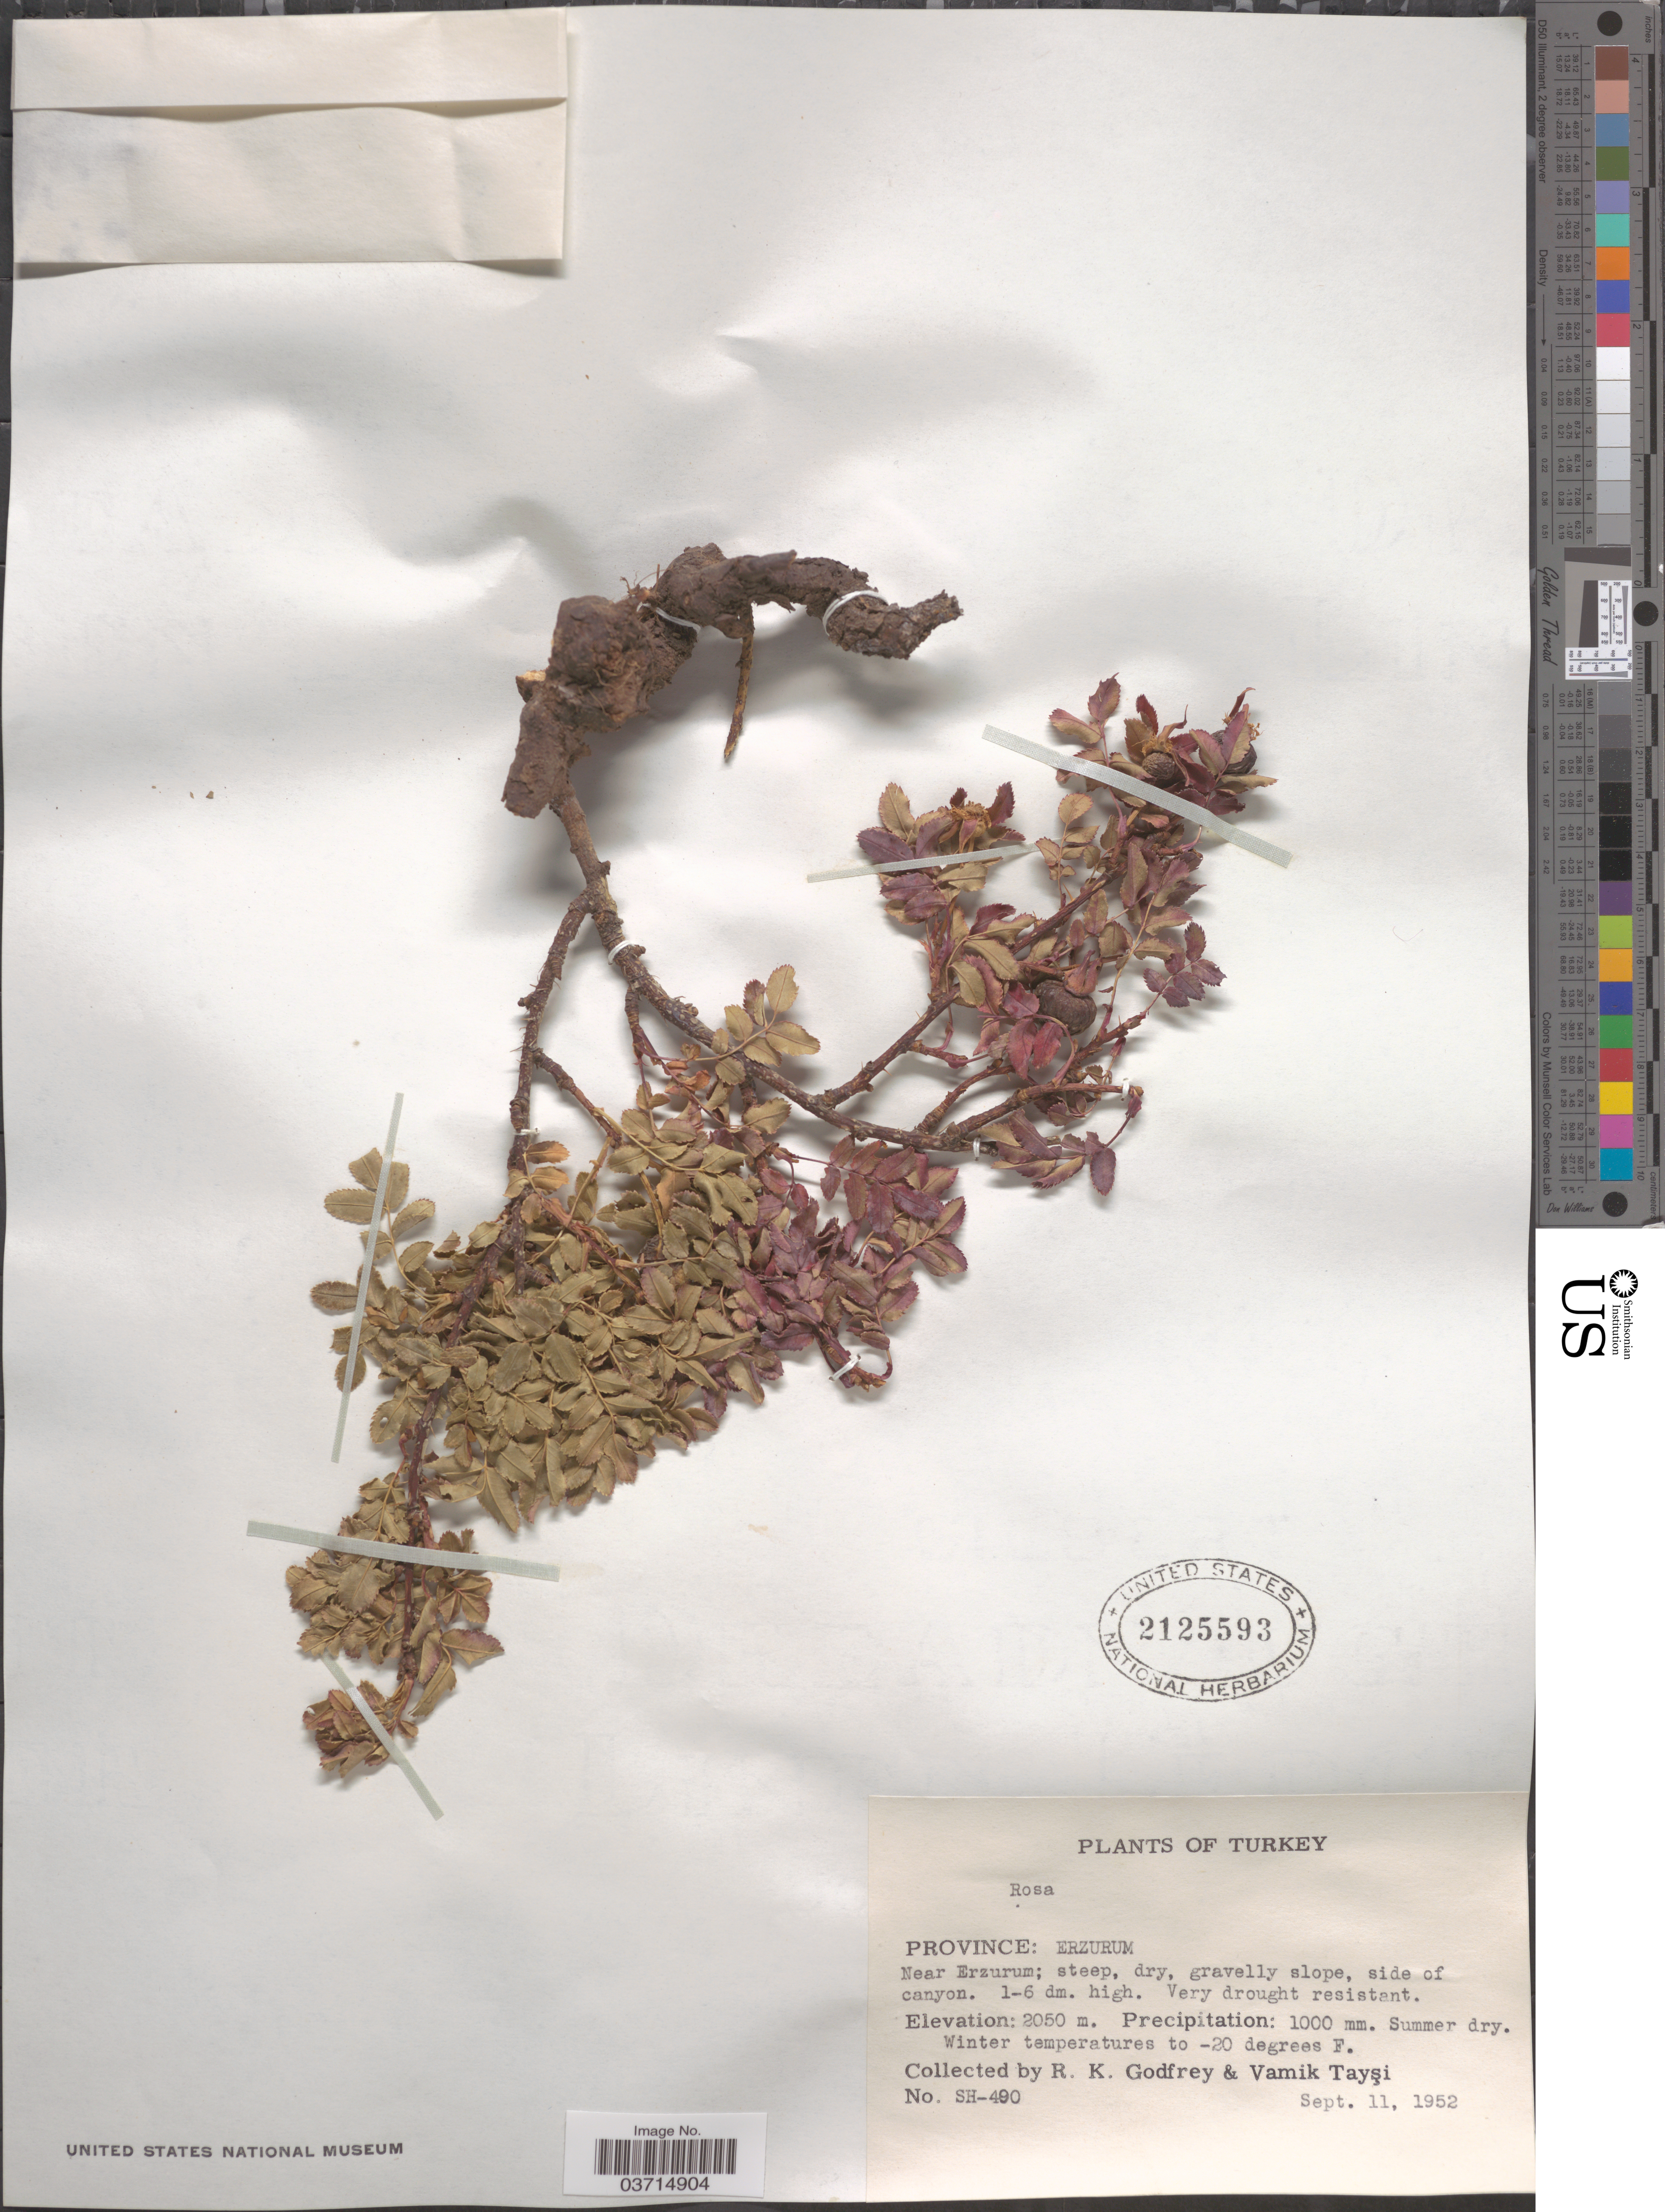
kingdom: Plantae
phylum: Tracheophyta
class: Magnoliopsida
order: Rosales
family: Rosaceae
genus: Rosa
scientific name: Rosa sp.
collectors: R. K. Godfrey & V. Taysi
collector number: SH-490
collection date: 1952-09-11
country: Turkey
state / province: Erzurum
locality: Near Erzurum.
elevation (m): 2050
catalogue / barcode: US 2125593